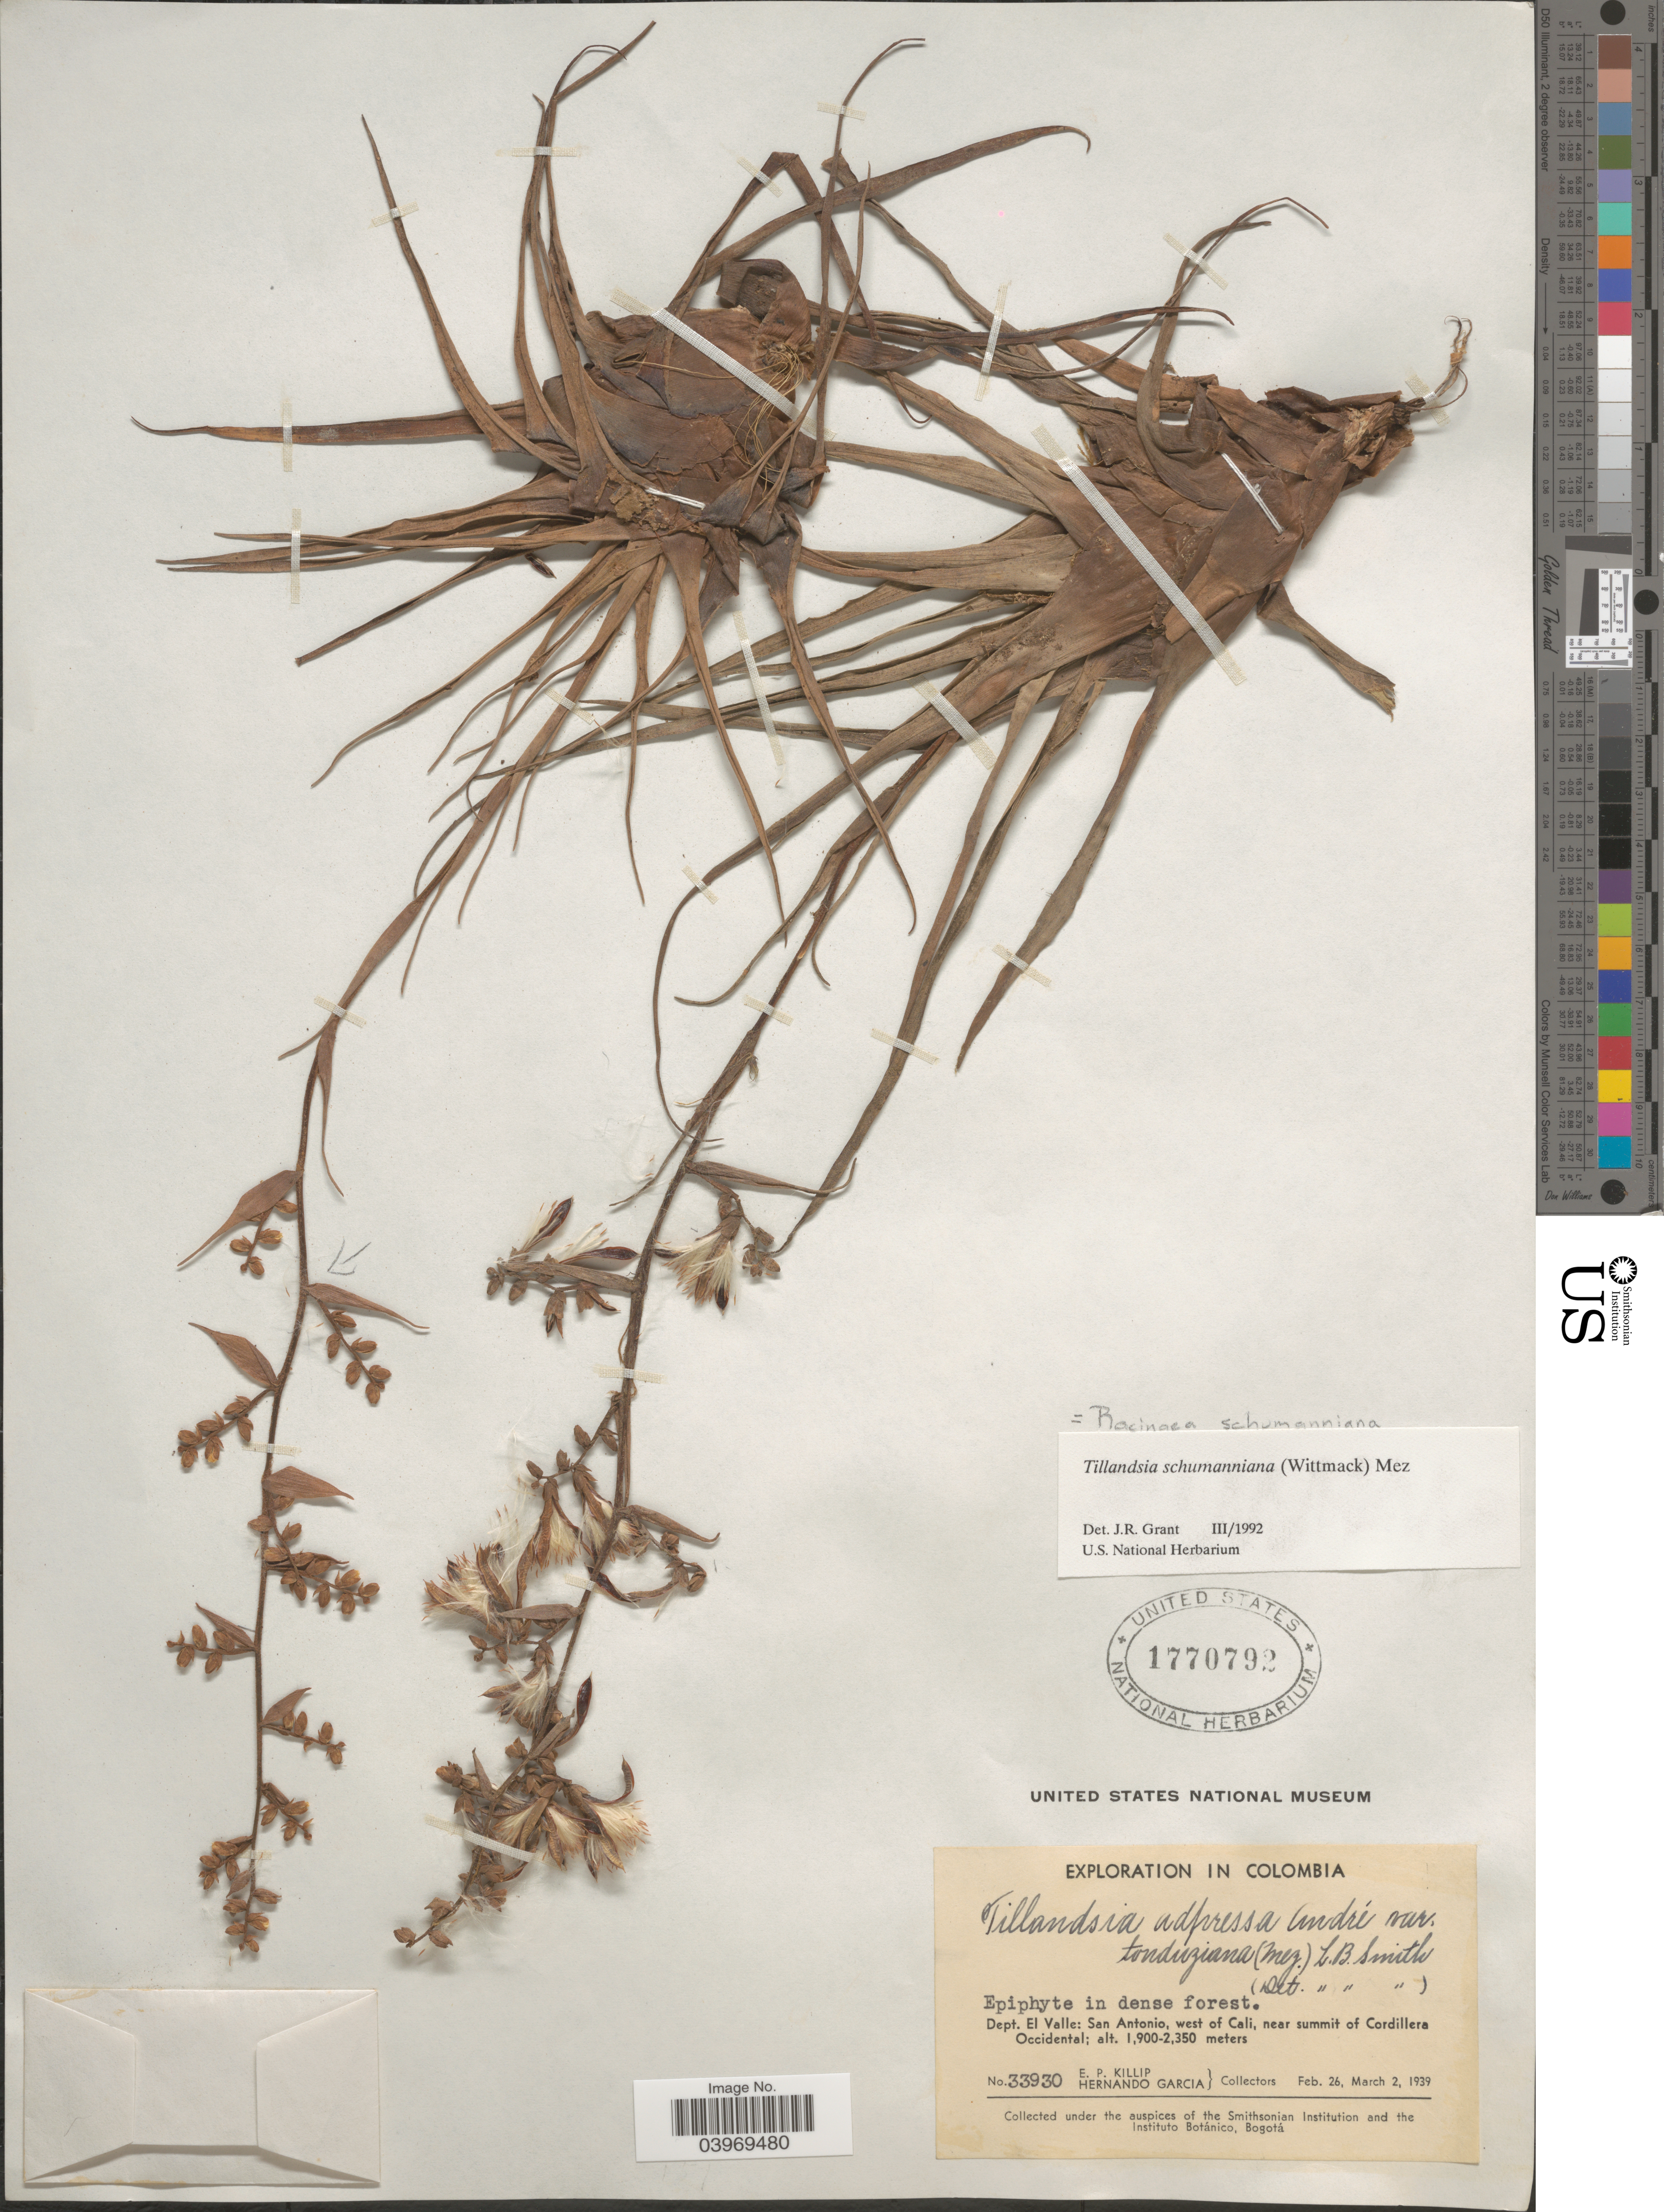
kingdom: Plantae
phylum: Tracheophyta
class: Liliopsida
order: Poales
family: Bromeliaceae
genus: Racinaea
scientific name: Racinaea schumanniana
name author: (Wittm.) J.R. Grant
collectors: E. P. Killip & H. Garcia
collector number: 33930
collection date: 1939-02-26/1939-03-02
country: Colombia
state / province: Valle del Cauca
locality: Dept. El Valle: San Antonio, west of Cali, near summit of Cordillera Occidental.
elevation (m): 1900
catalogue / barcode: US 1770792